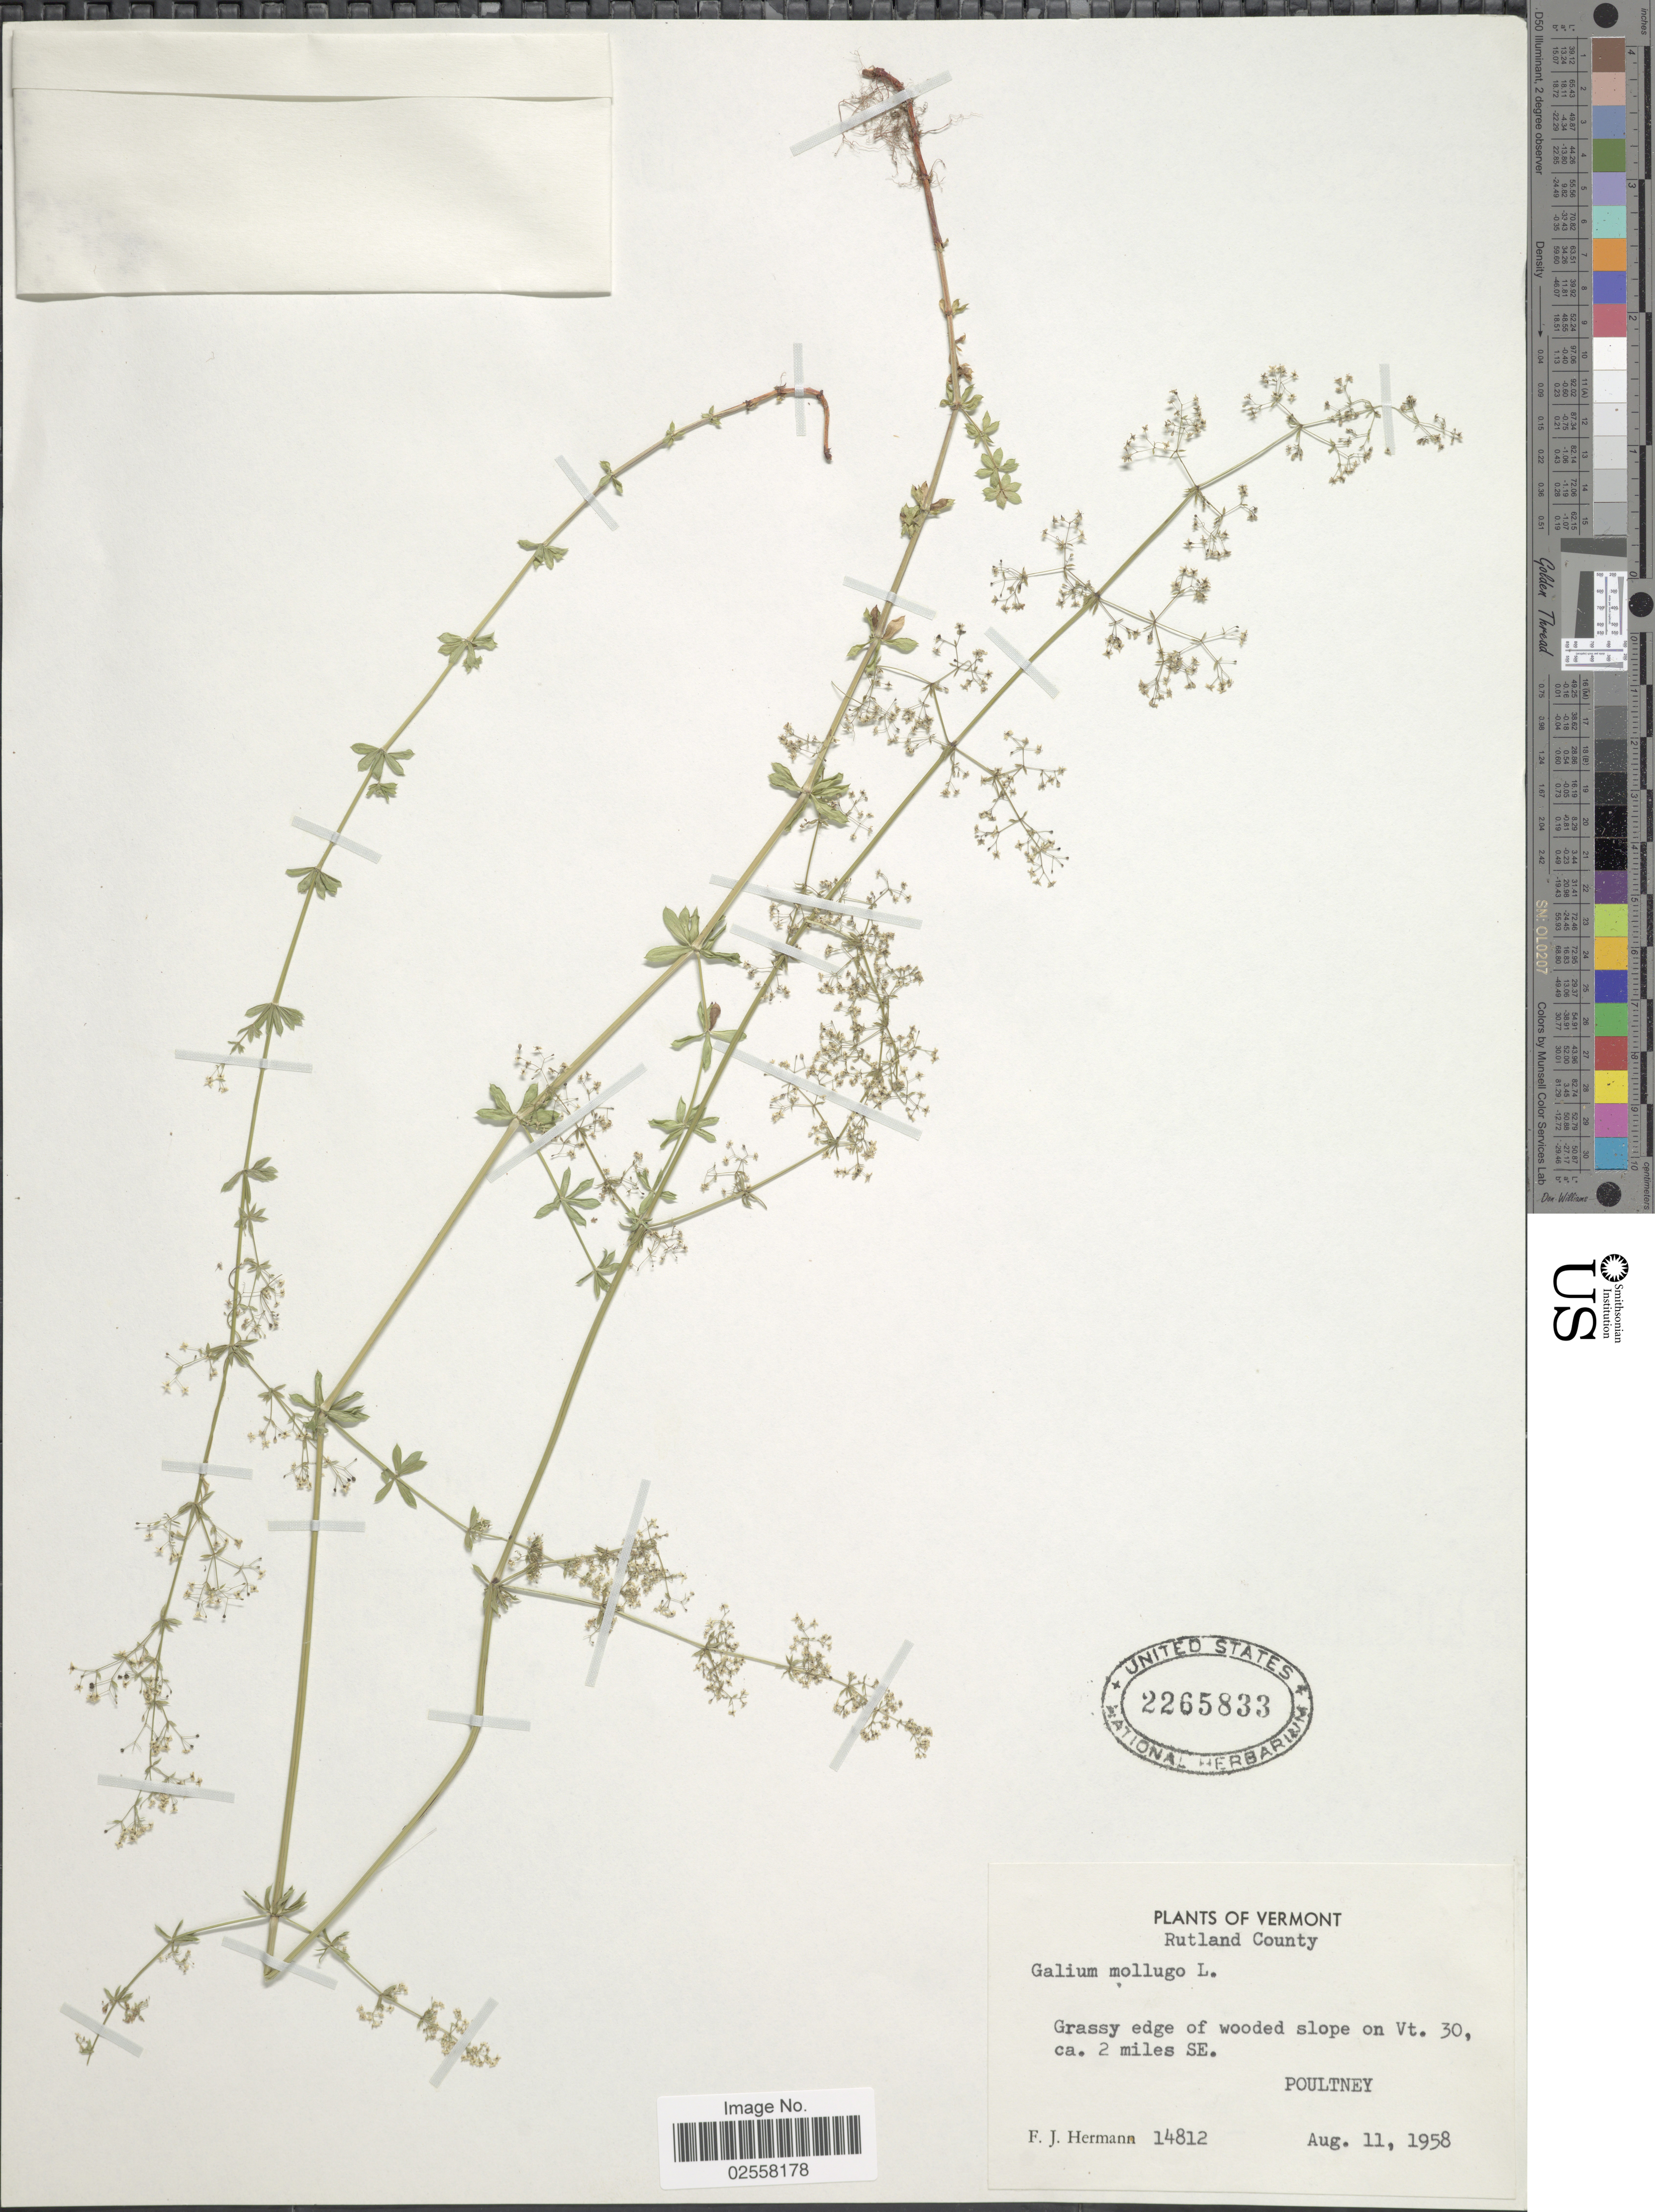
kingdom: Plantae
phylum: Tracheophyta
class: Magnoliopsida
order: Gentianales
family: Rubiaceae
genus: Galium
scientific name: Galium mollugo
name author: L.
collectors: F. J. Hermann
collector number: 14812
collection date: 1958-08-11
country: United States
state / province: Vermont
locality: Rutland County, Grassy edge of wooded slope on Vt. 30, ca. 2 miles SE. Poultney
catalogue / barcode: US 2265833